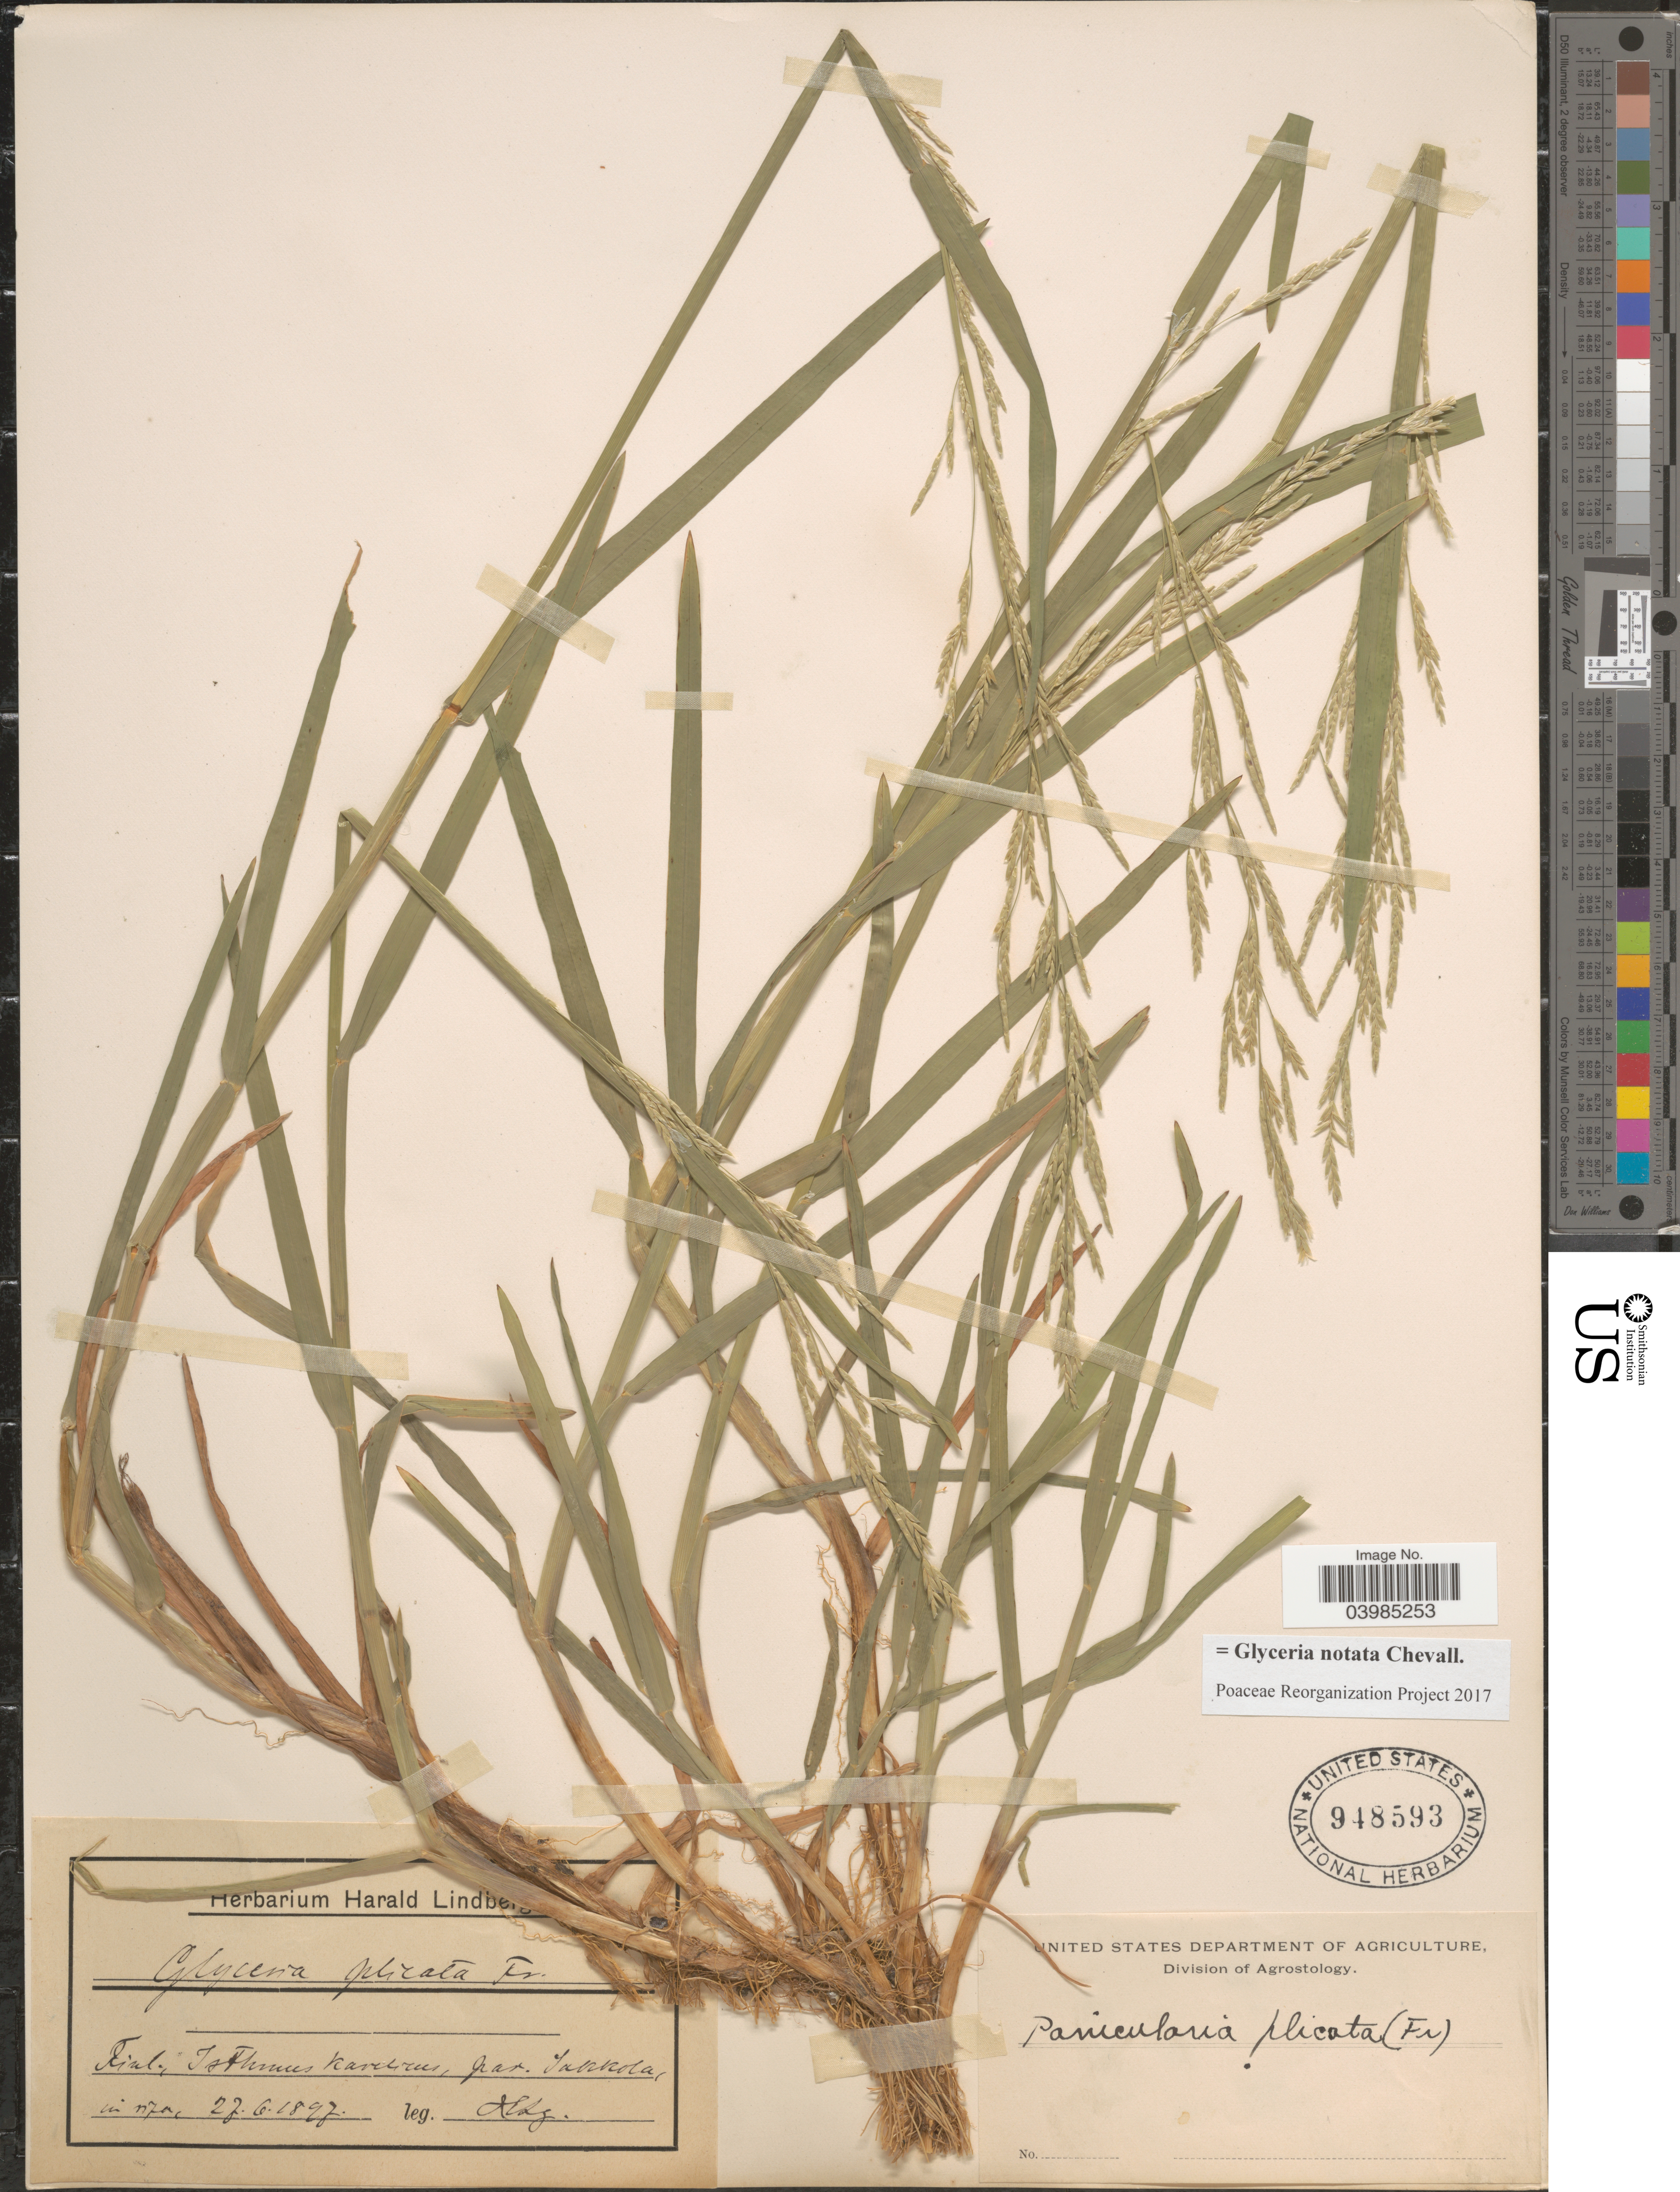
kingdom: Plantae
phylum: Tracheophyta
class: Liliopsida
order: Poales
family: Poaceae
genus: Glyceria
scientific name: Glyceria notata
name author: Chevall.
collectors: H. Lindberg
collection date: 1897-06-27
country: Finland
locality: Fial., Isthmus Kavelrus, grat. Tarrola.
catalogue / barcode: US 948593